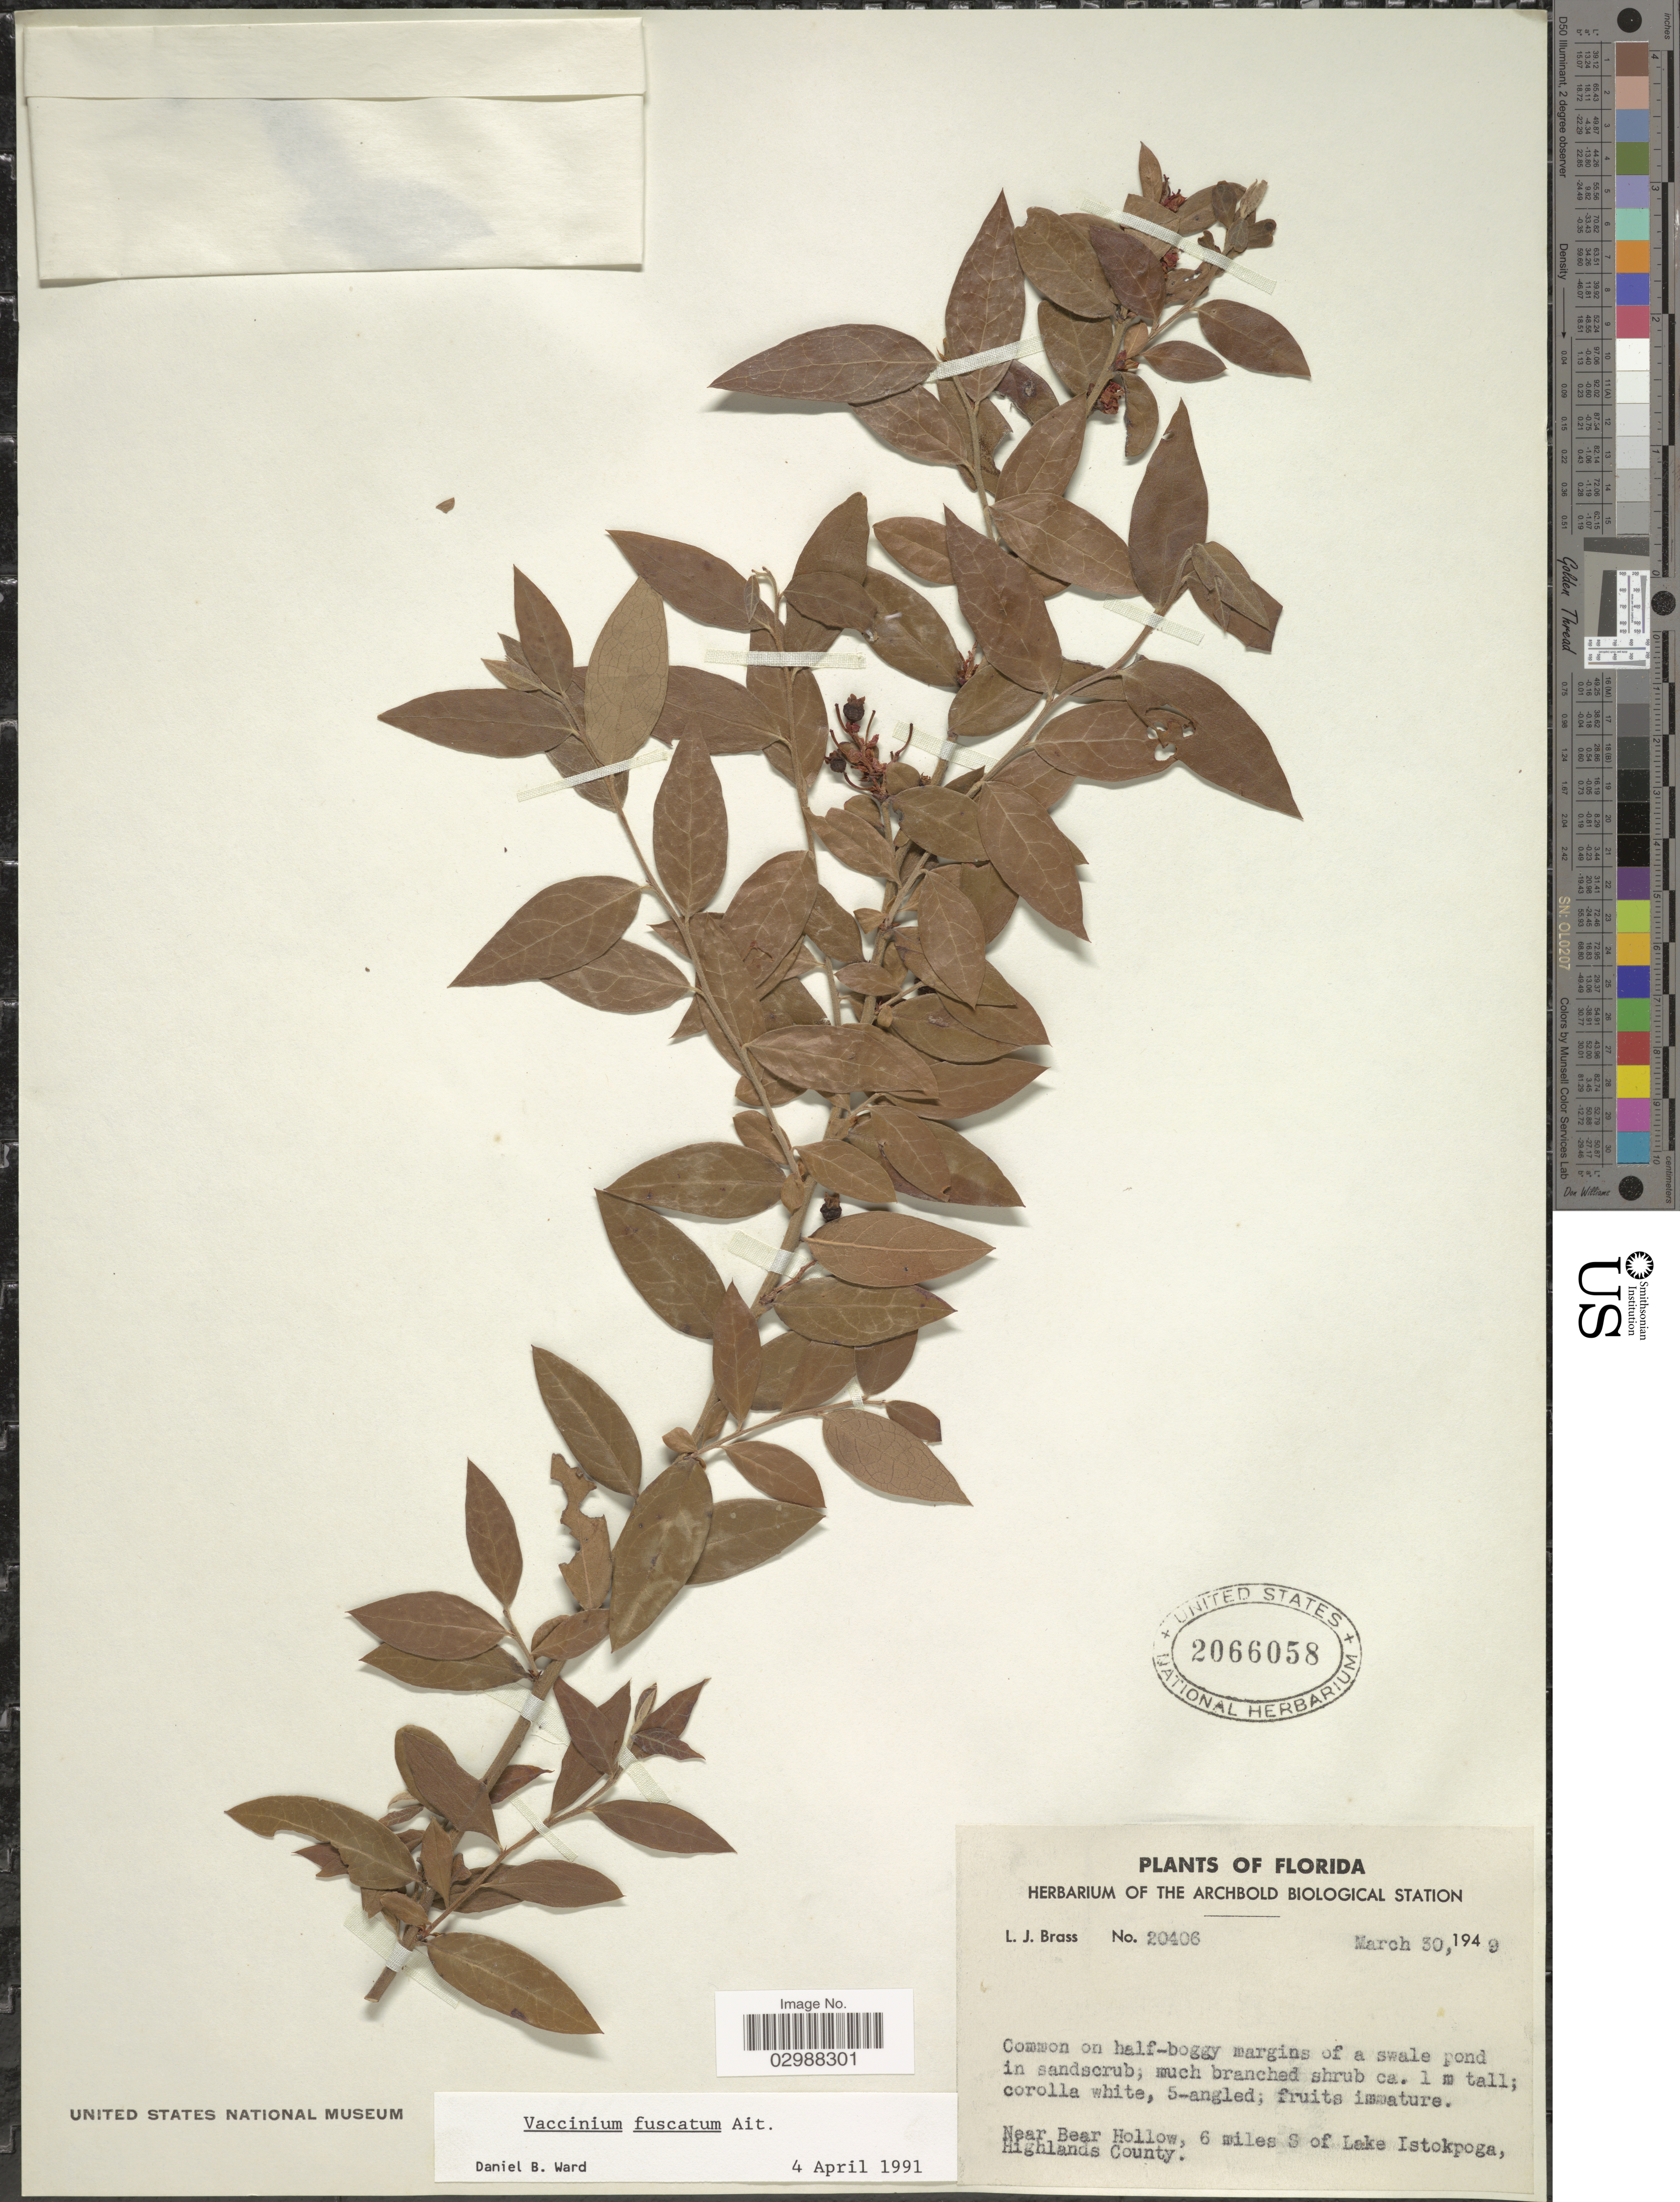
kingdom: Plantae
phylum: Tracheophyta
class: Magnoliopsida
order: Ericales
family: Ericaceae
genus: Vaccinium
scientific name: Vaccinium fuscatum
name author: Aiton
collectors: L. J. Brass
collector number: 20406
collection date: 1949-03-30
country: United States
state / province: Florida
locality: Near Bear Hollow, 6 miles S of Lake Istokpoga, Highlands County.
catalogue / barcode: US 2066058